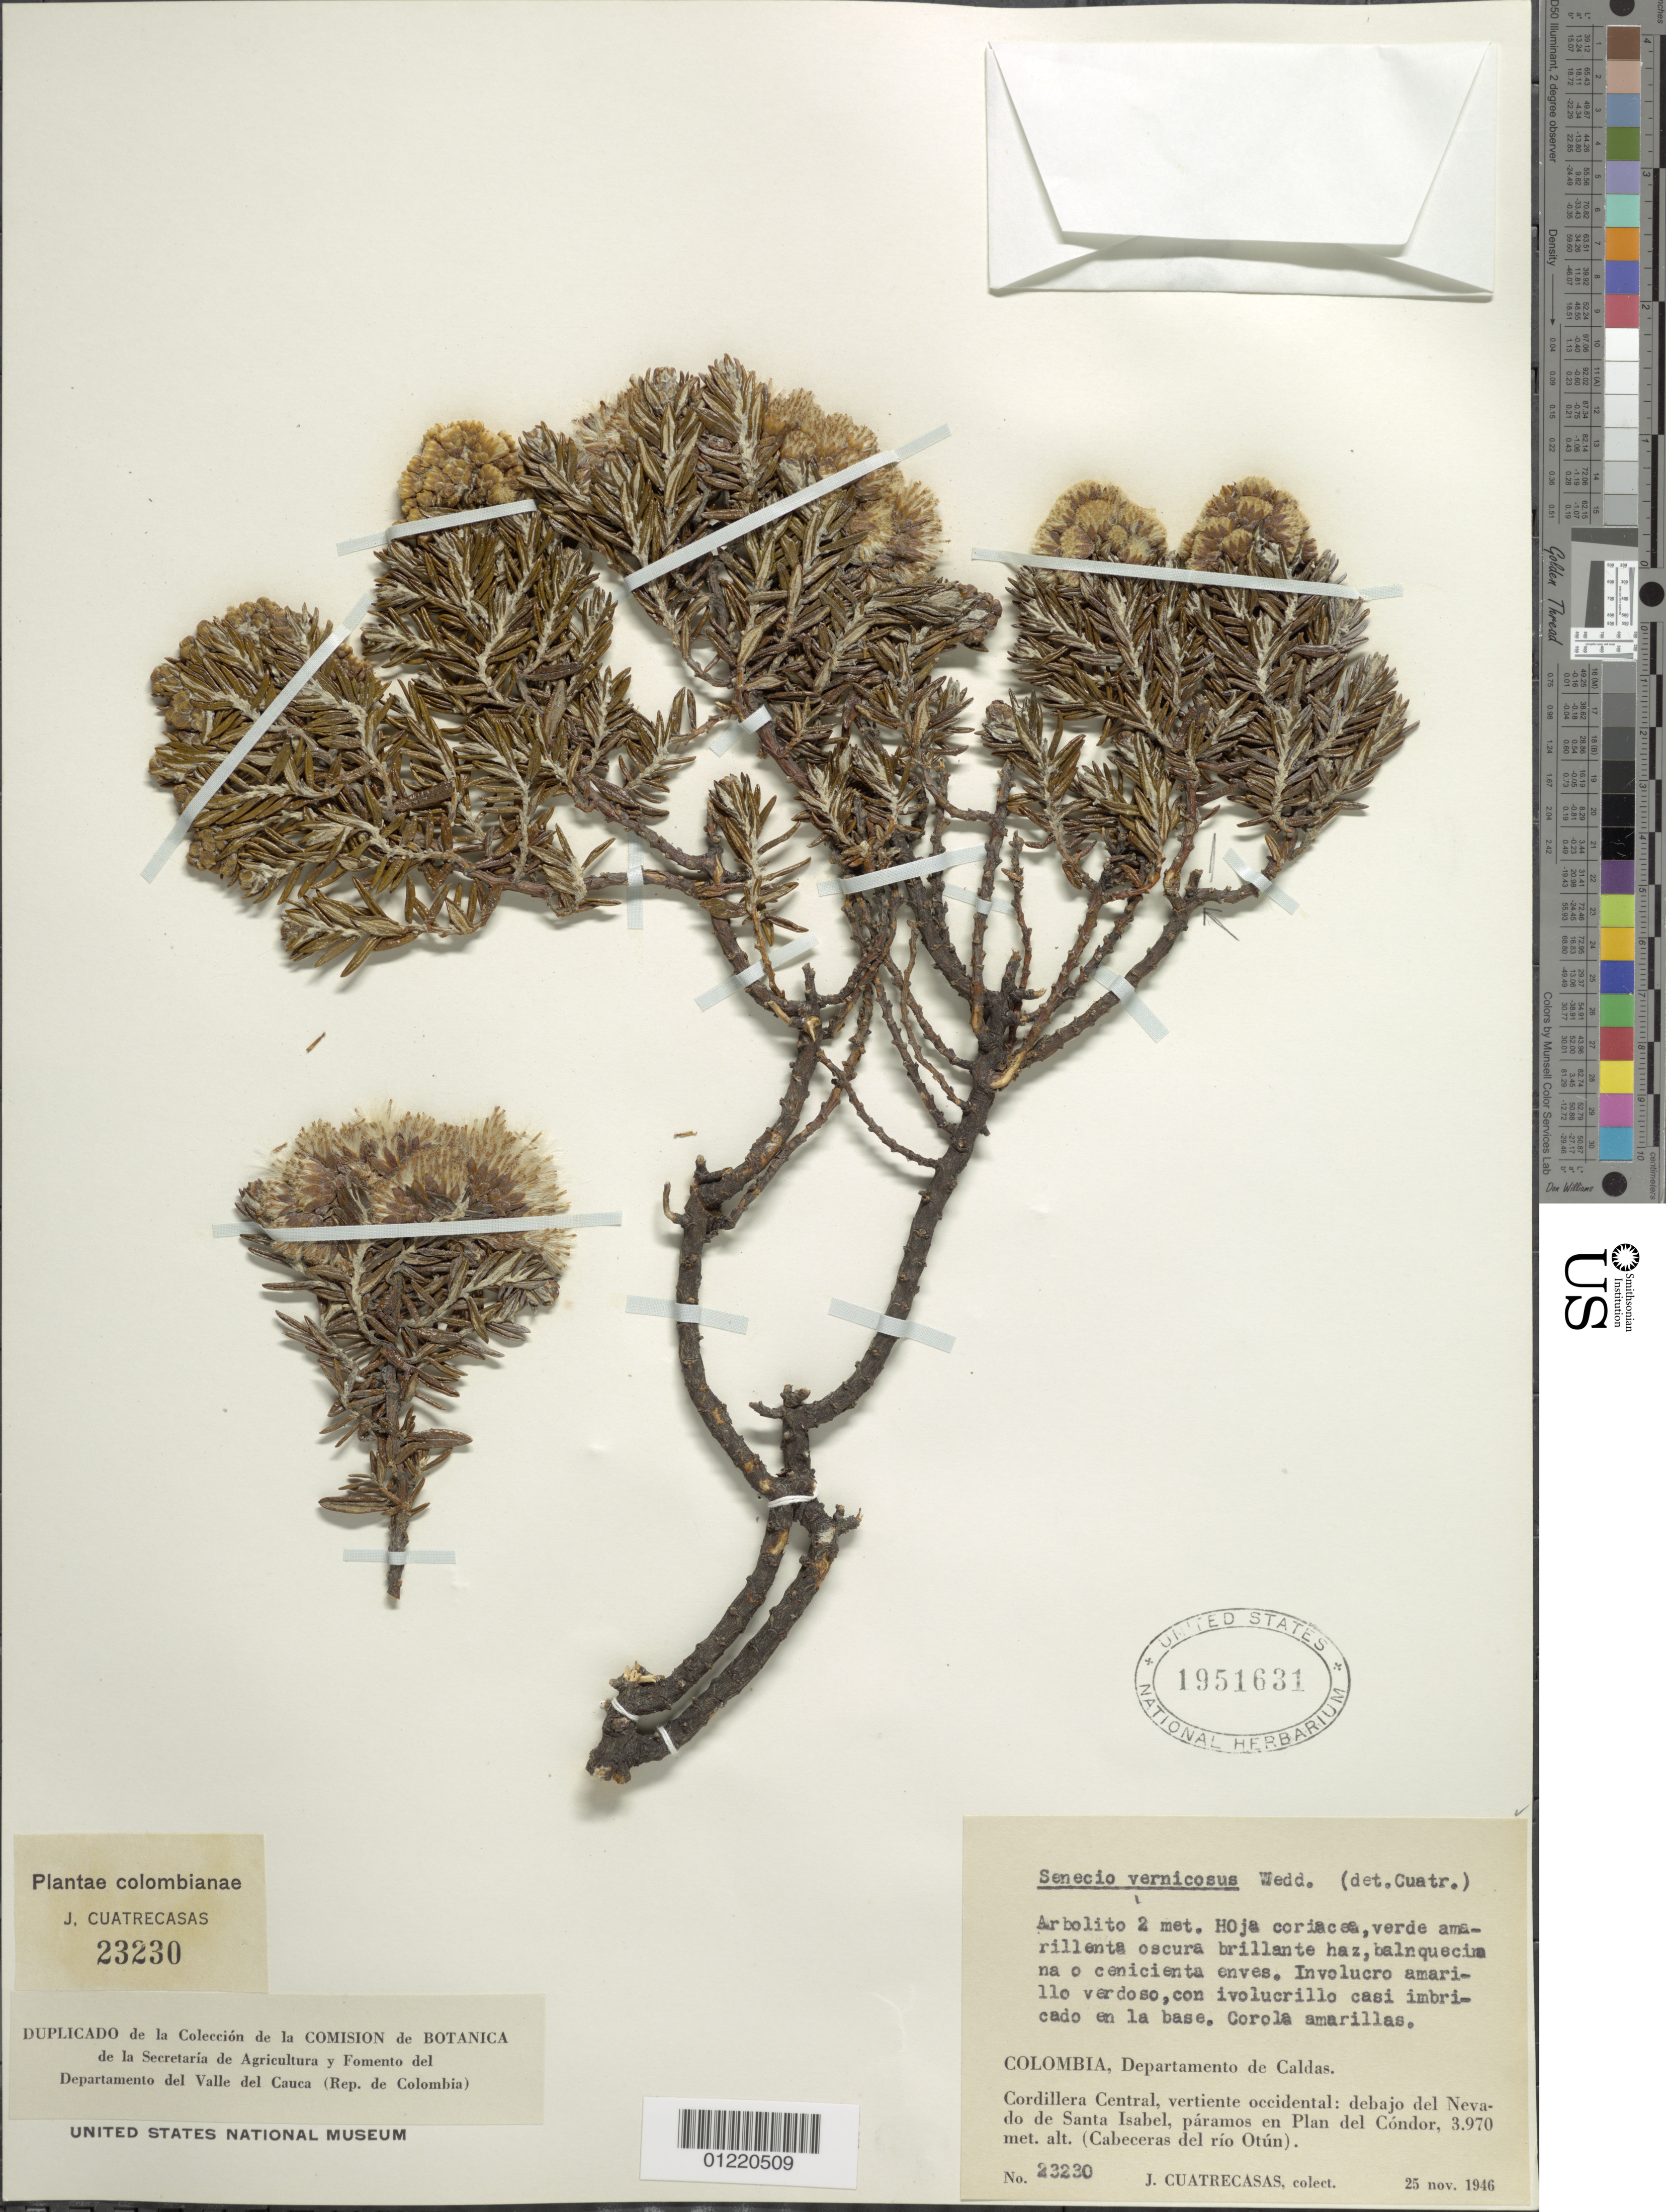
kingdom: Plantae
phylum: Tracheophyta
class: Magnoliopsida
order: Asterales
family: Asteraceae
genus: Pentacalia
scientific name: Pentacalia vernicosa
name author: (Sch. Bip. ex Wedd.) Cuatrec.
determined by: Radosavljevic, Aleksandar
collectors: J. Cuatrecasas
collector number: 23230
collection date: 1946-11-25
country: Colombia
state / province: Caldas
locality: Cordillera Central, vertiente occidental: debajo del Nevado de Santa Isabel, paramos en Plan del Condor (cabeceras del río Otún)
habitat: Paramo.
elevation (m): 3970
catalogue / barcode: US 1951631